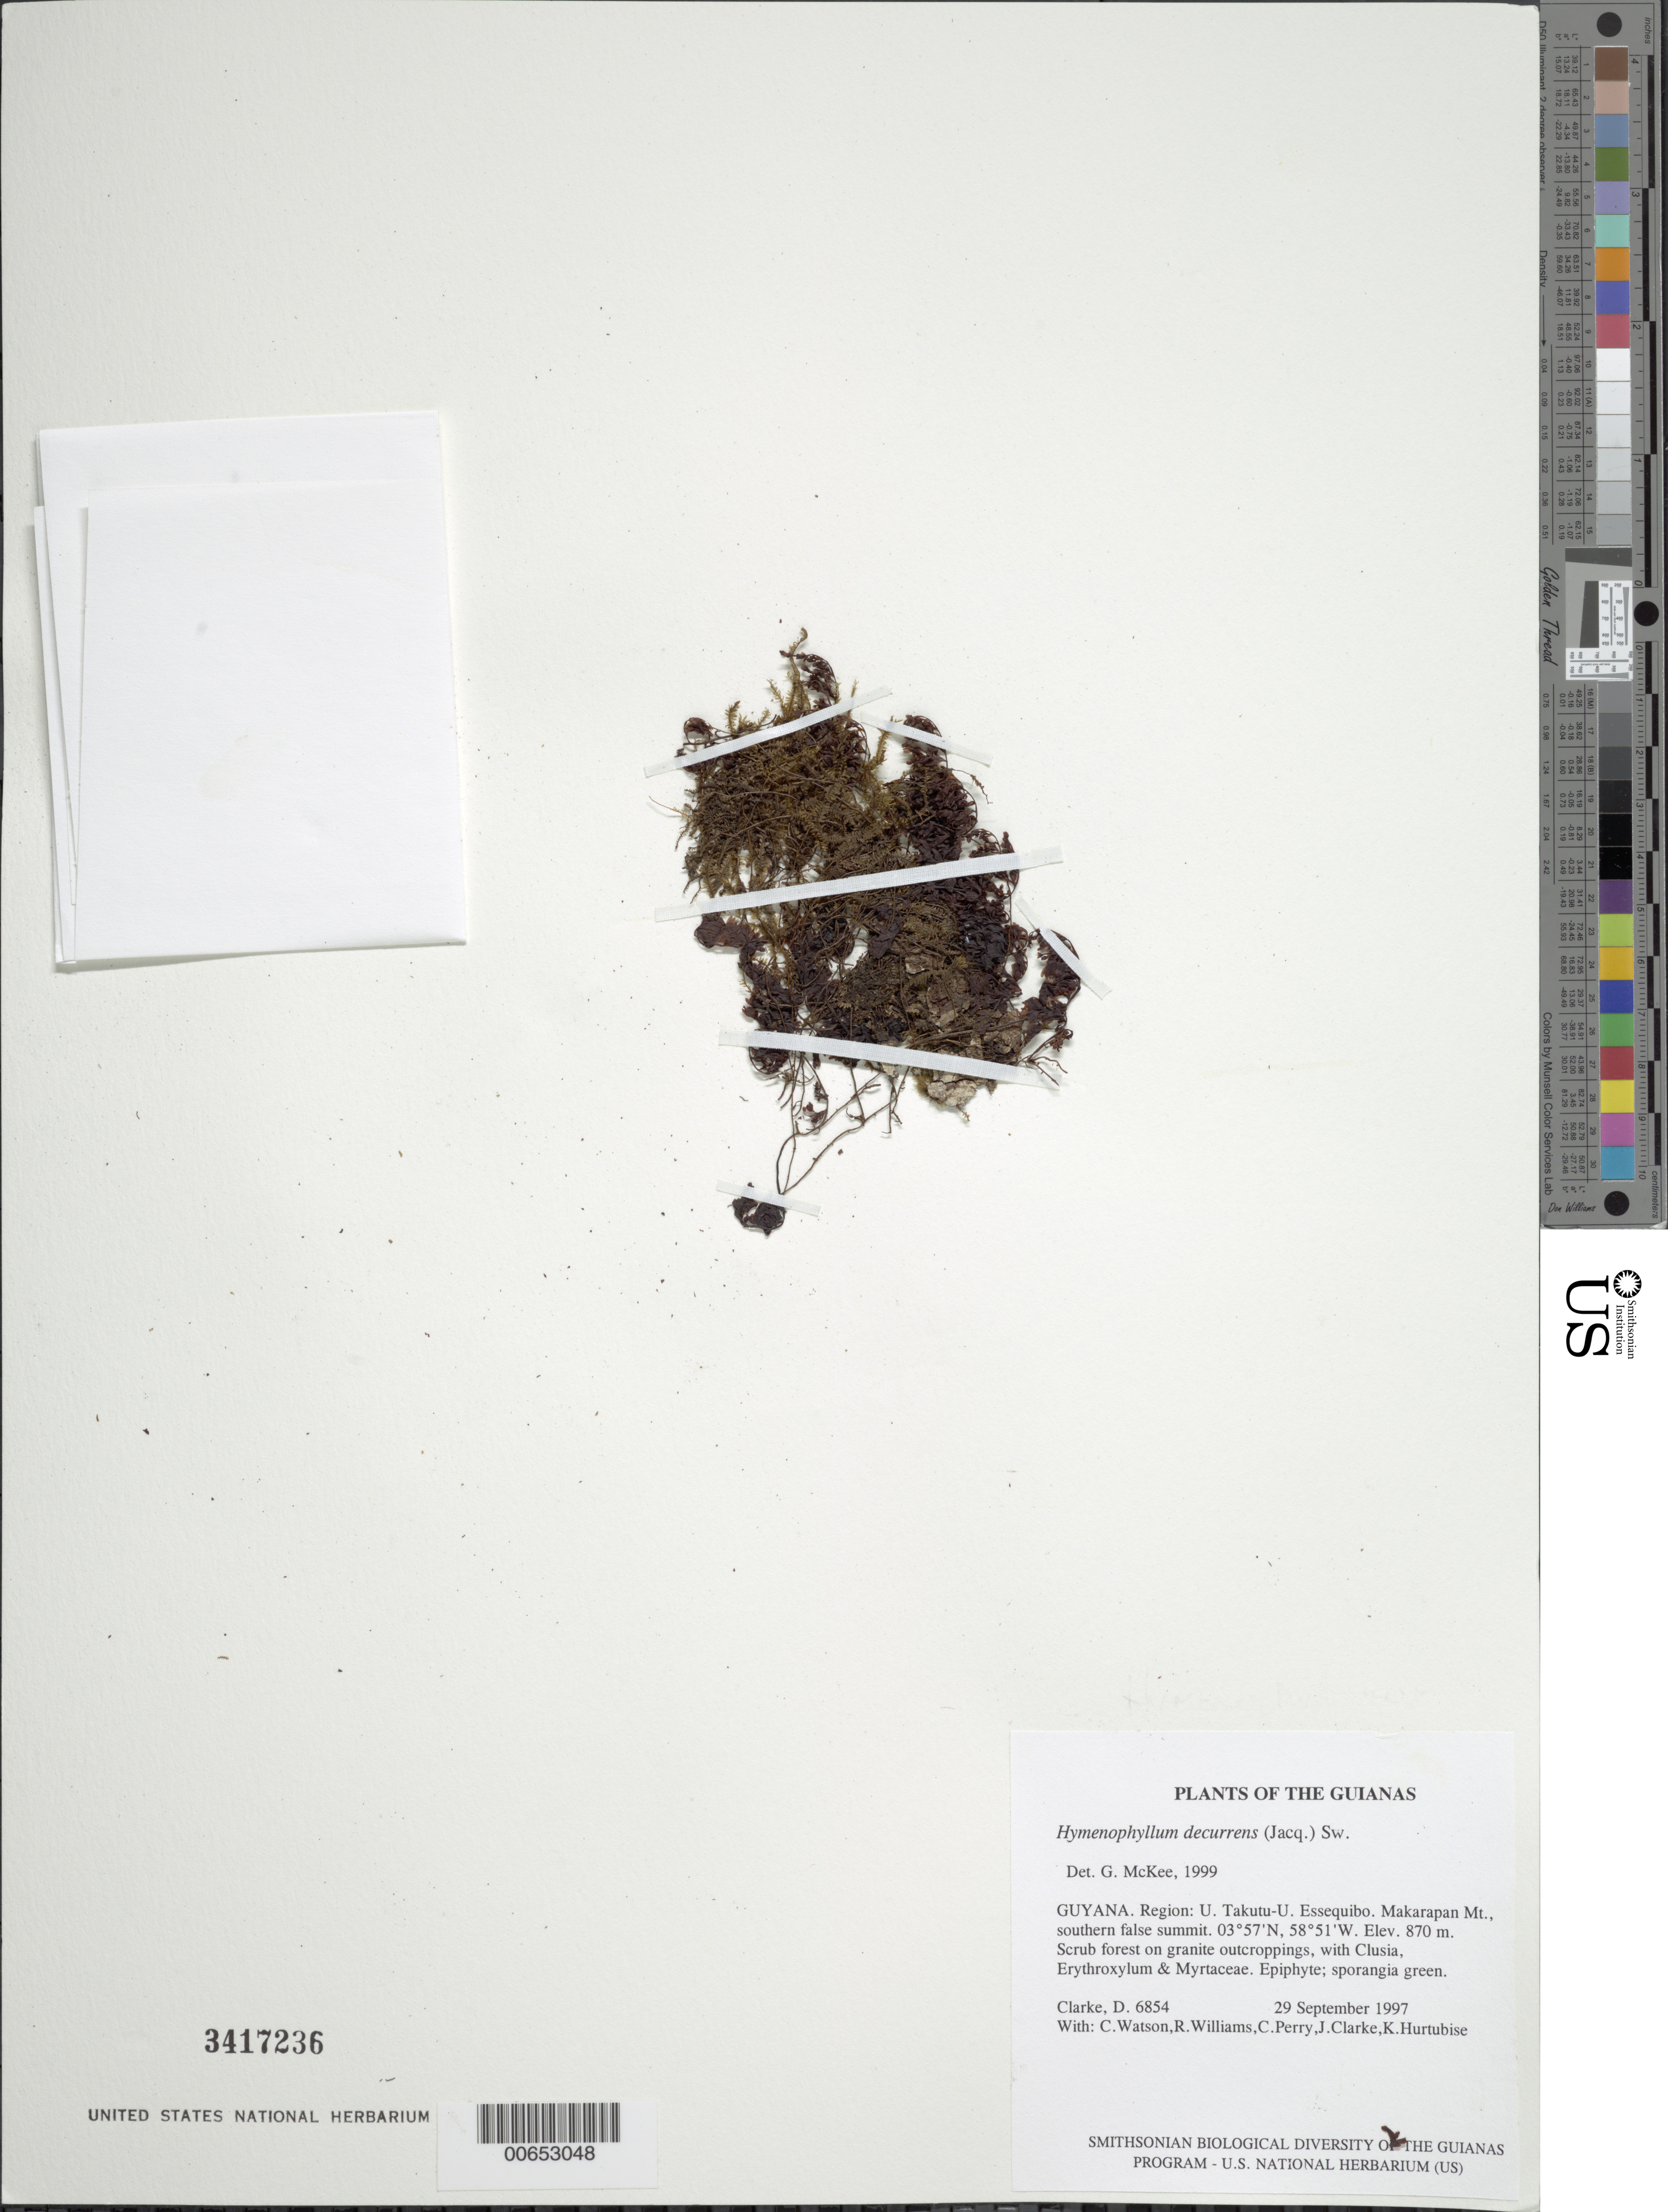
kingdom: Plantae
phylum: Tracheophyta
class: Polypodiopsida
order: Hymenophyllales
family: Hymenophyllaceae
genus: Hymenophyllum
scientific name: Hymenophyllum decurrens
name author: (Jacq.) Sw.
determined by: McKee, G. S., (US), NMNH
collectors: H. D. Clarke, C. Watson, R. Williams, C. Perry, J. Clarke & K. Hurtubise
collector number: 6854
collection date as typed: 29 September 1997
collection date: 1997-09-29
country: Guyana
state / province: U. Takutu-U. Essequibo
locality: Makarapan Mt., southern false summit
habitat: Scrub forest on granite outcroppings, with Clusia, Erythroxylum & Myrtaceae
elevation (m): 870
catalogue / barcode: US 3417236